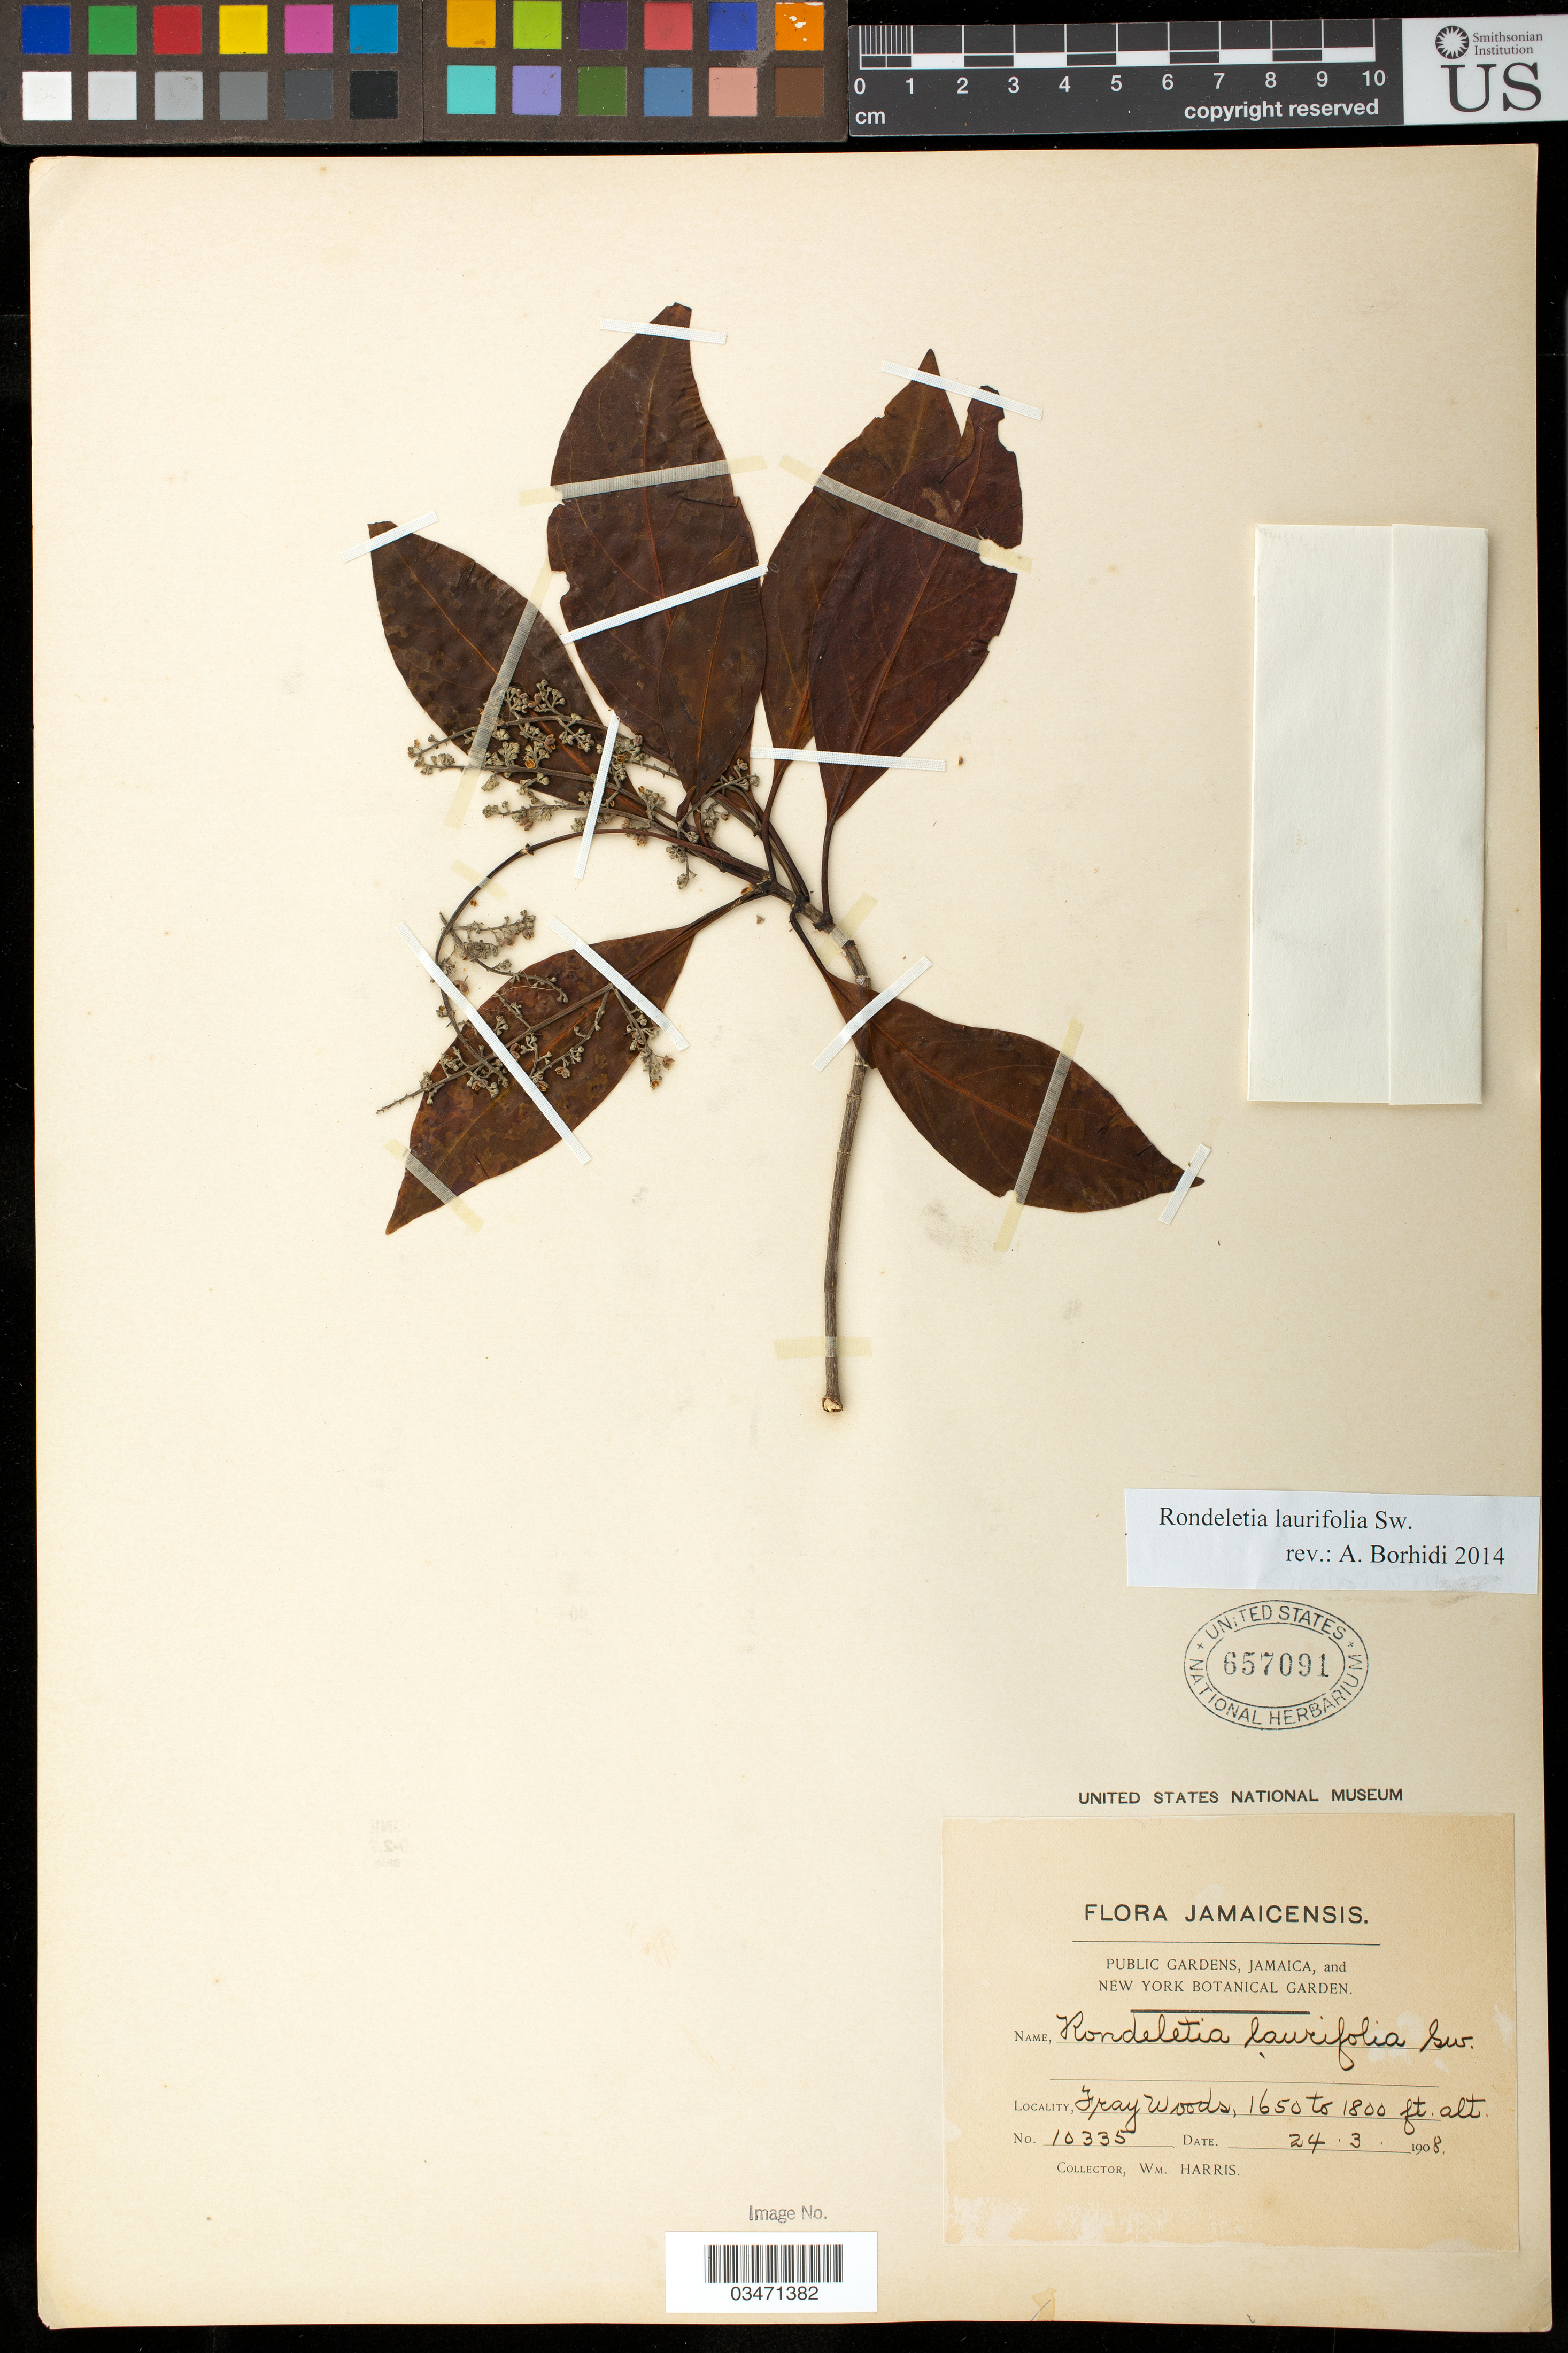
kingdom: Plantae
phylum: Tracheophyta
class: Magnoliopsida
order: Gentianales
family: Rubiaceae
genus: Rondeletia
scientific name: Rondeletia laurifolia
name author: Sw.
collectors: W. Harris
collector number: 10335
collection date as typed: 24 Mar 1908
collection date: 1908-03-24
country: Jamaica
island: Jamaica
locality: Gray Woods,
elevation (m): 503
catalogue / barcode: US 657091